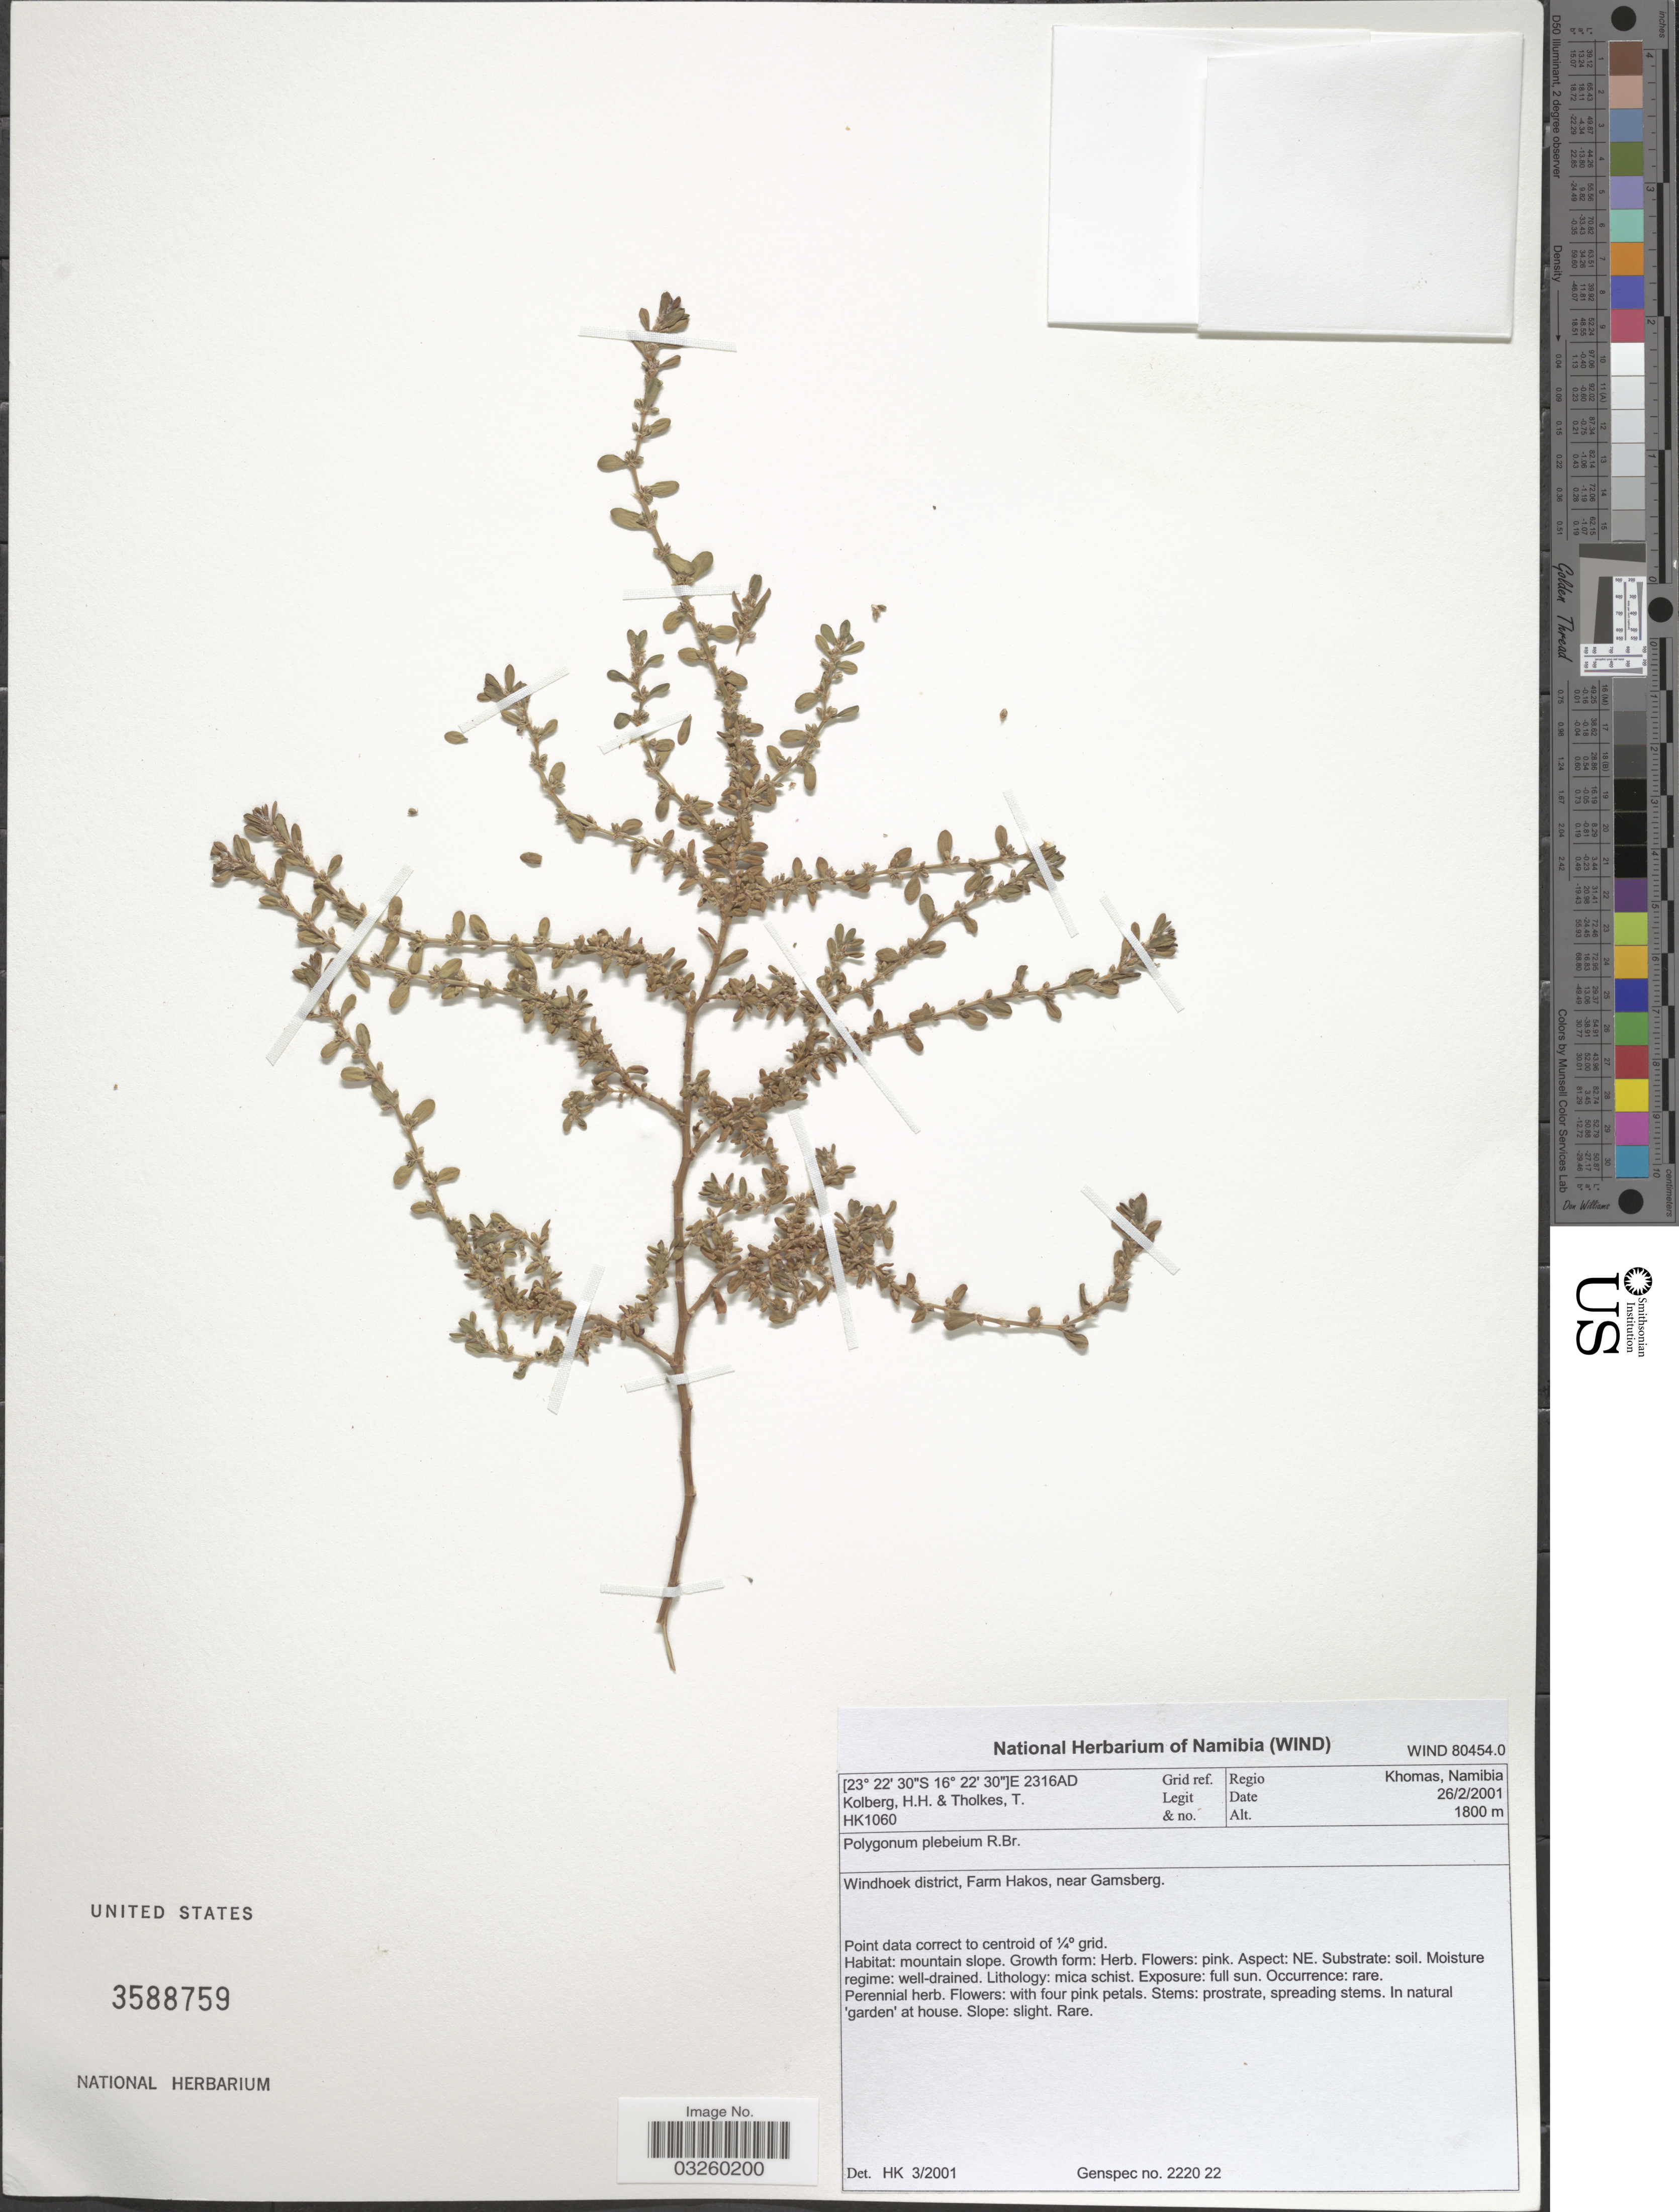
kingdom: Plantae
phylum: Tracheophyta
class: Magnoliopsida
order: Caryophyllales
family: Polygonaceae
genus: Polygonum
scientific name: Polygonum plebeium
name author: R. Br.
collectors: H. H. Kolberg & T. Tholkes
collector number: HK1060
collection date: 2001-02-26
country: Namibia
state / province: Khomas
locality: Grid. ref. 2316AD. Regio Khomas, Namibia. Windhoek district, Farm Hakos, near Gamsberg.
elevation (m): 1800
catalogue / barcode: US 3588759